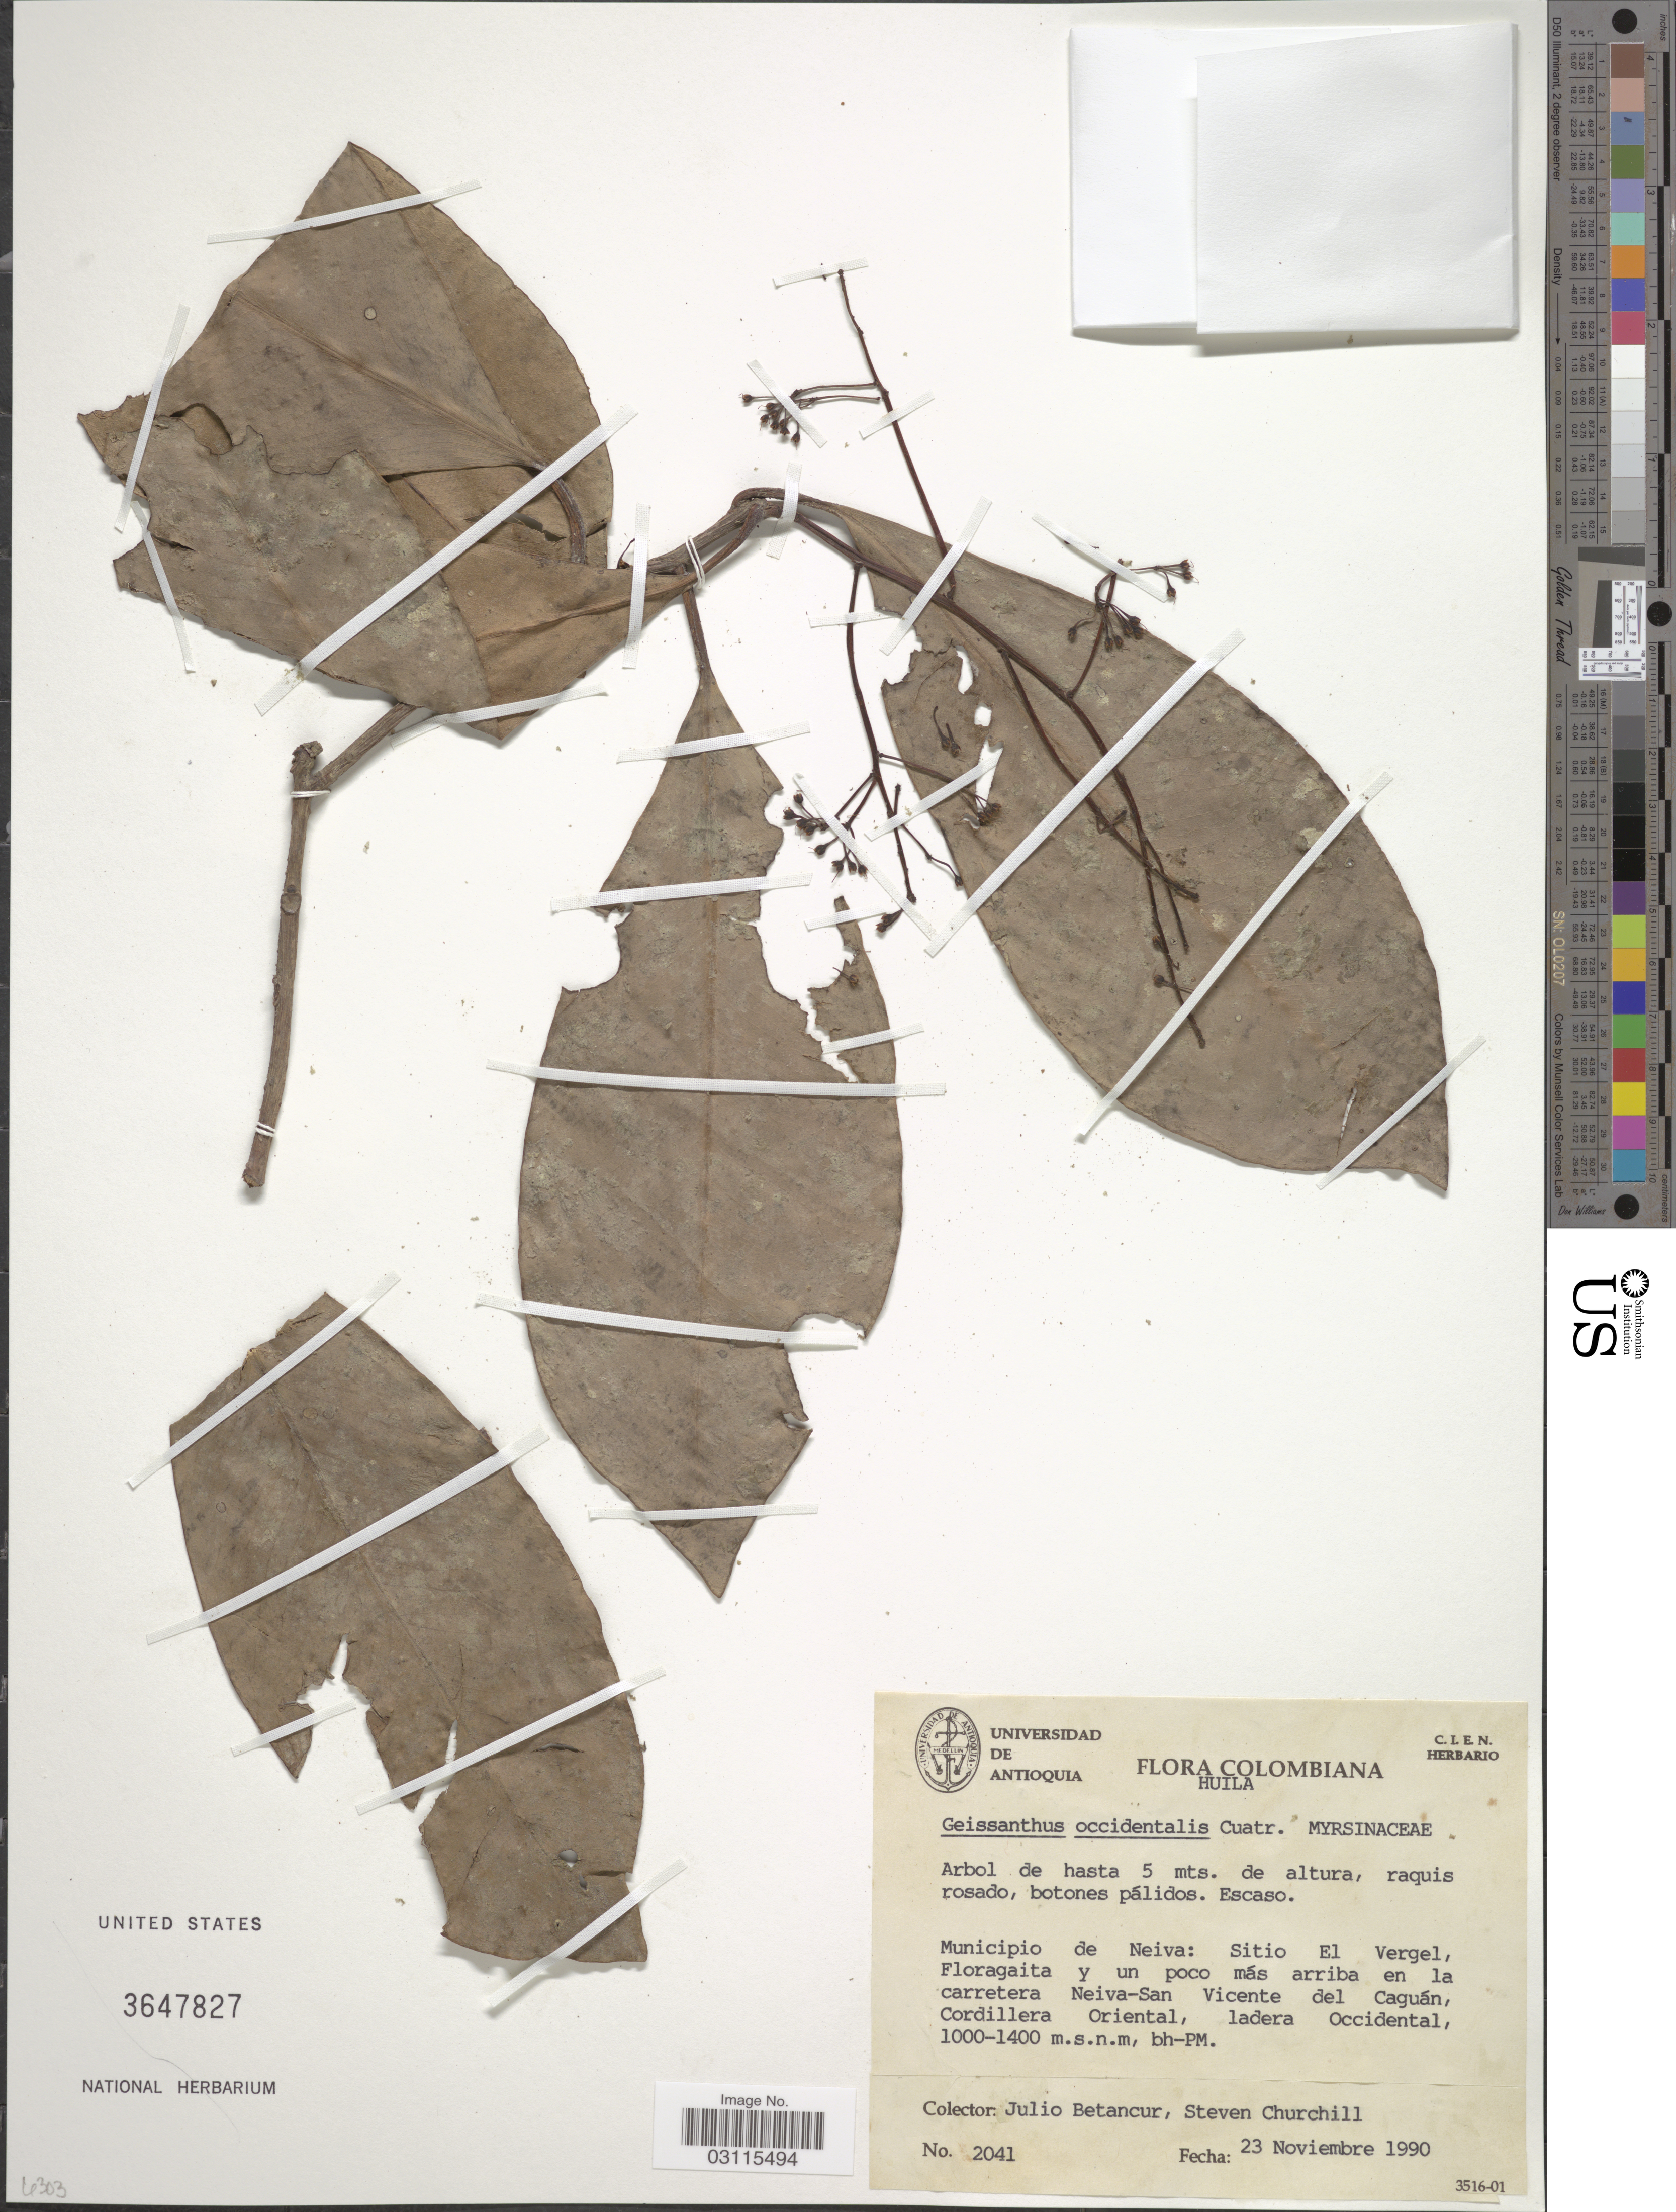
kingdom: Plantae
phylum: Tracheophyta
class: Magnoliopsida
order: Ericales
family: Primulaceae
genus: Geissanthus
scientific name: Geissanthus occidentalis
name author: Cuatrec.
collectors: J. Betancur & S. Churchill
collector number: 2041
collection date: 1990-11-23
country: Colombia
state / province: Huila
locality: Municipio de Neiva: Sitio El Vergel, Floragaita y un poco más arriba en la carretera Neiva-San Vicente del Caguán, Cordillera Oriental, ladera Occidental.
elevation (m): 1000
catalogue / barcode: US 3647827